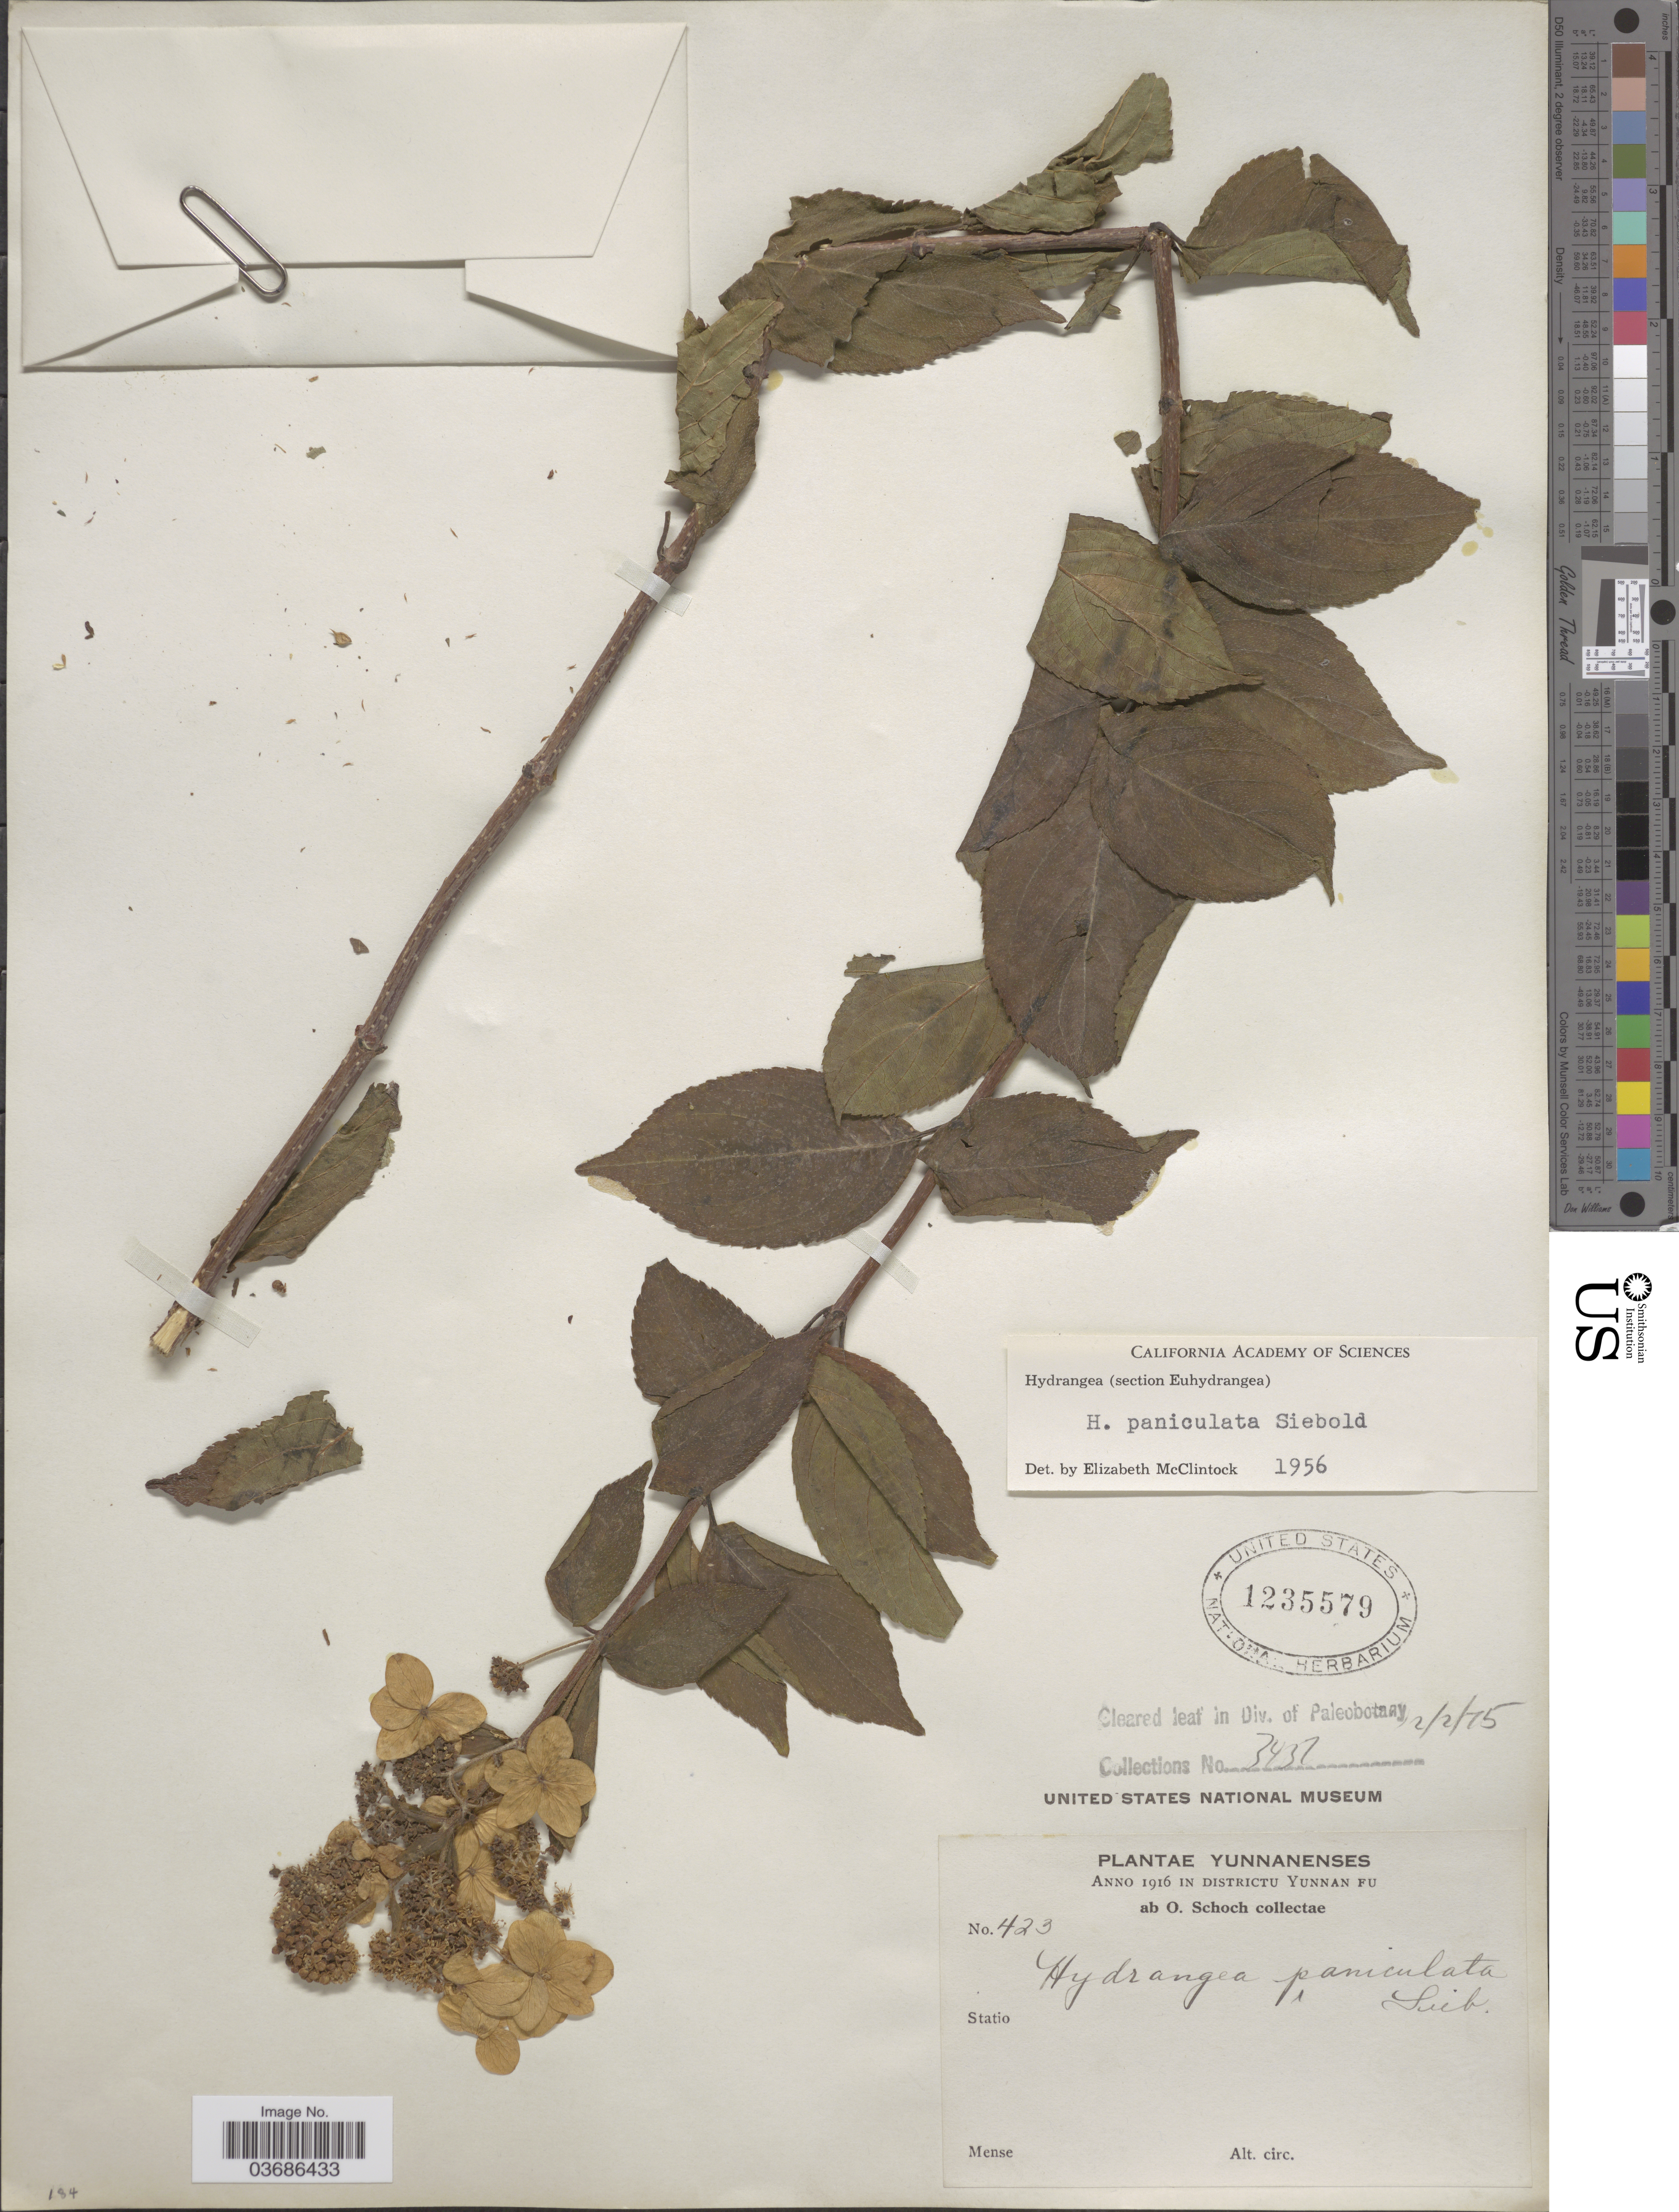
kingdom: Plantae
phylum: Tracheophyta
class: Magnoliopsida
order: Cornales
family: Hydrangeaceae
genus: Hydrangea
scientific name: Hydrangea paniculata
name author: Siebold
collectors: O. Schoch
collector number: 423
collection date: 1916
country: China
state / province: Yunnan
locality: In Districtu Yunnan Fu.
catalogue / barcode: US 1235579